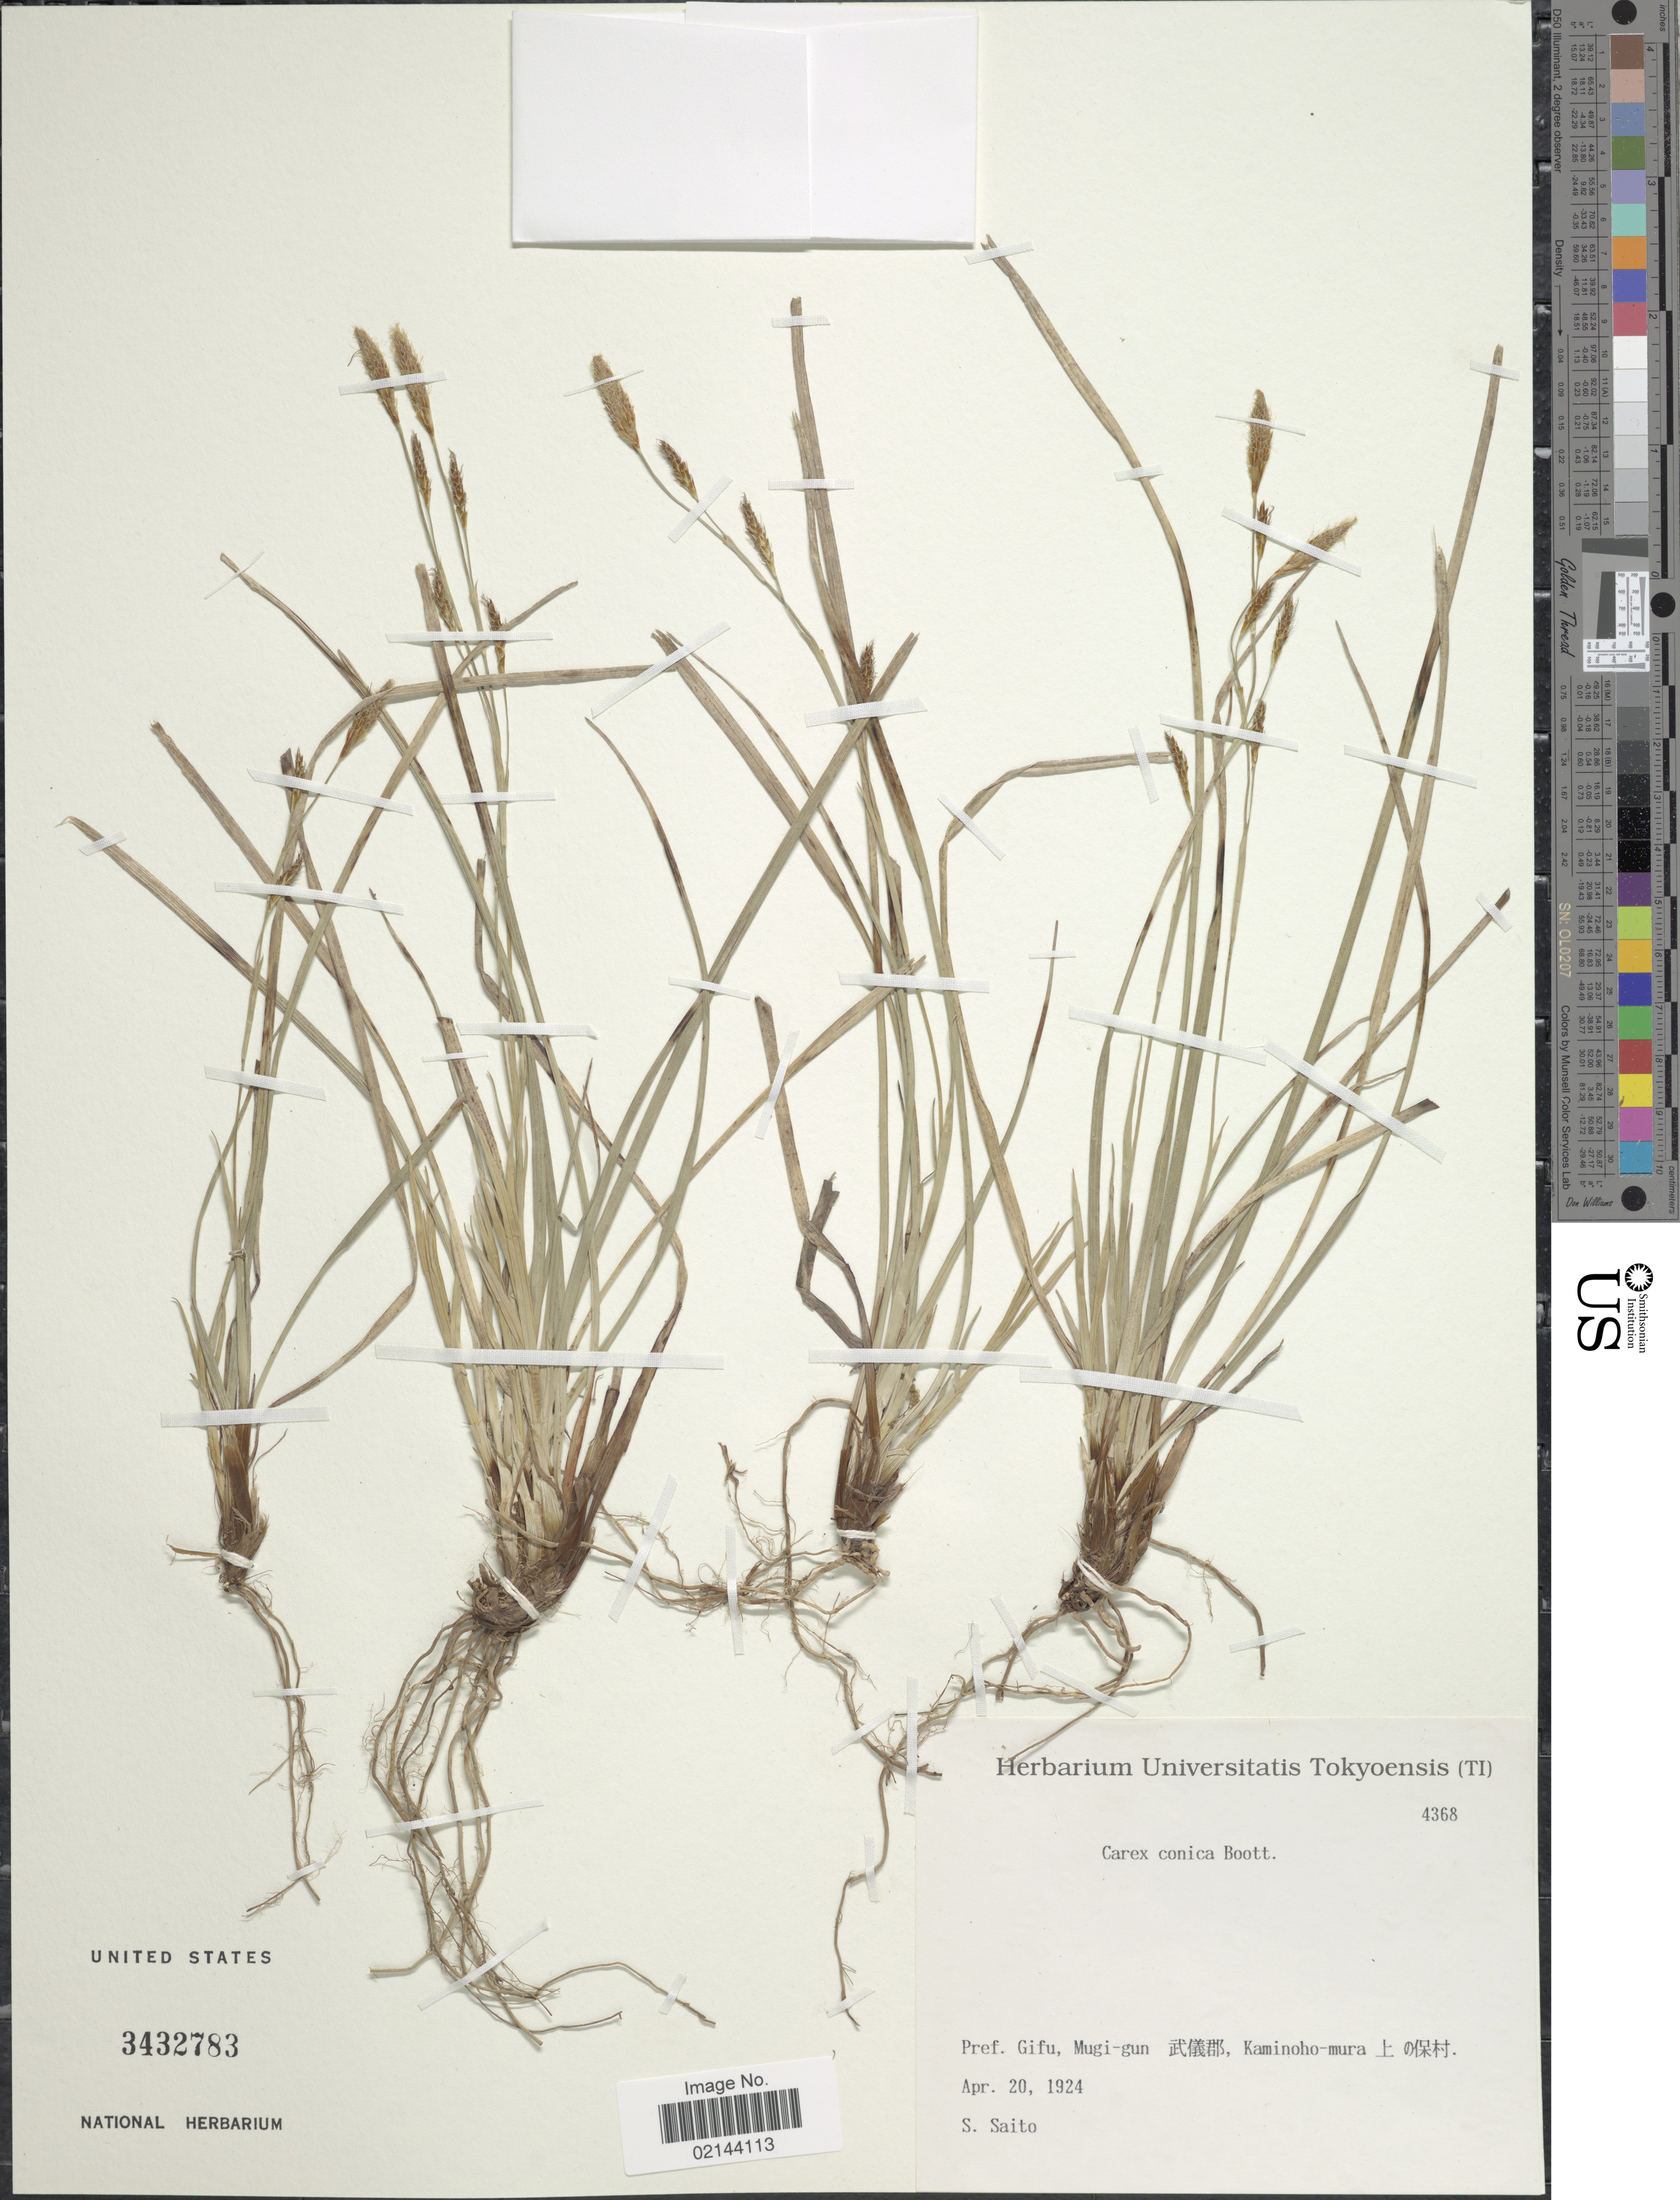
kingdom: Plantae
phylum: Tracheophyta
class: Liliopsida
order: Poales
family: Cyperaceae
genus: Carex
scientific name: Carex conica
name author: Boott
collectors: S. Saito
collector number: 4368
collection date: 1924-04-20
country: Japan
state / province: Gihu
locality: Mugi-gun, Kaminoho-mura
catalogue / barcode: US 3432783